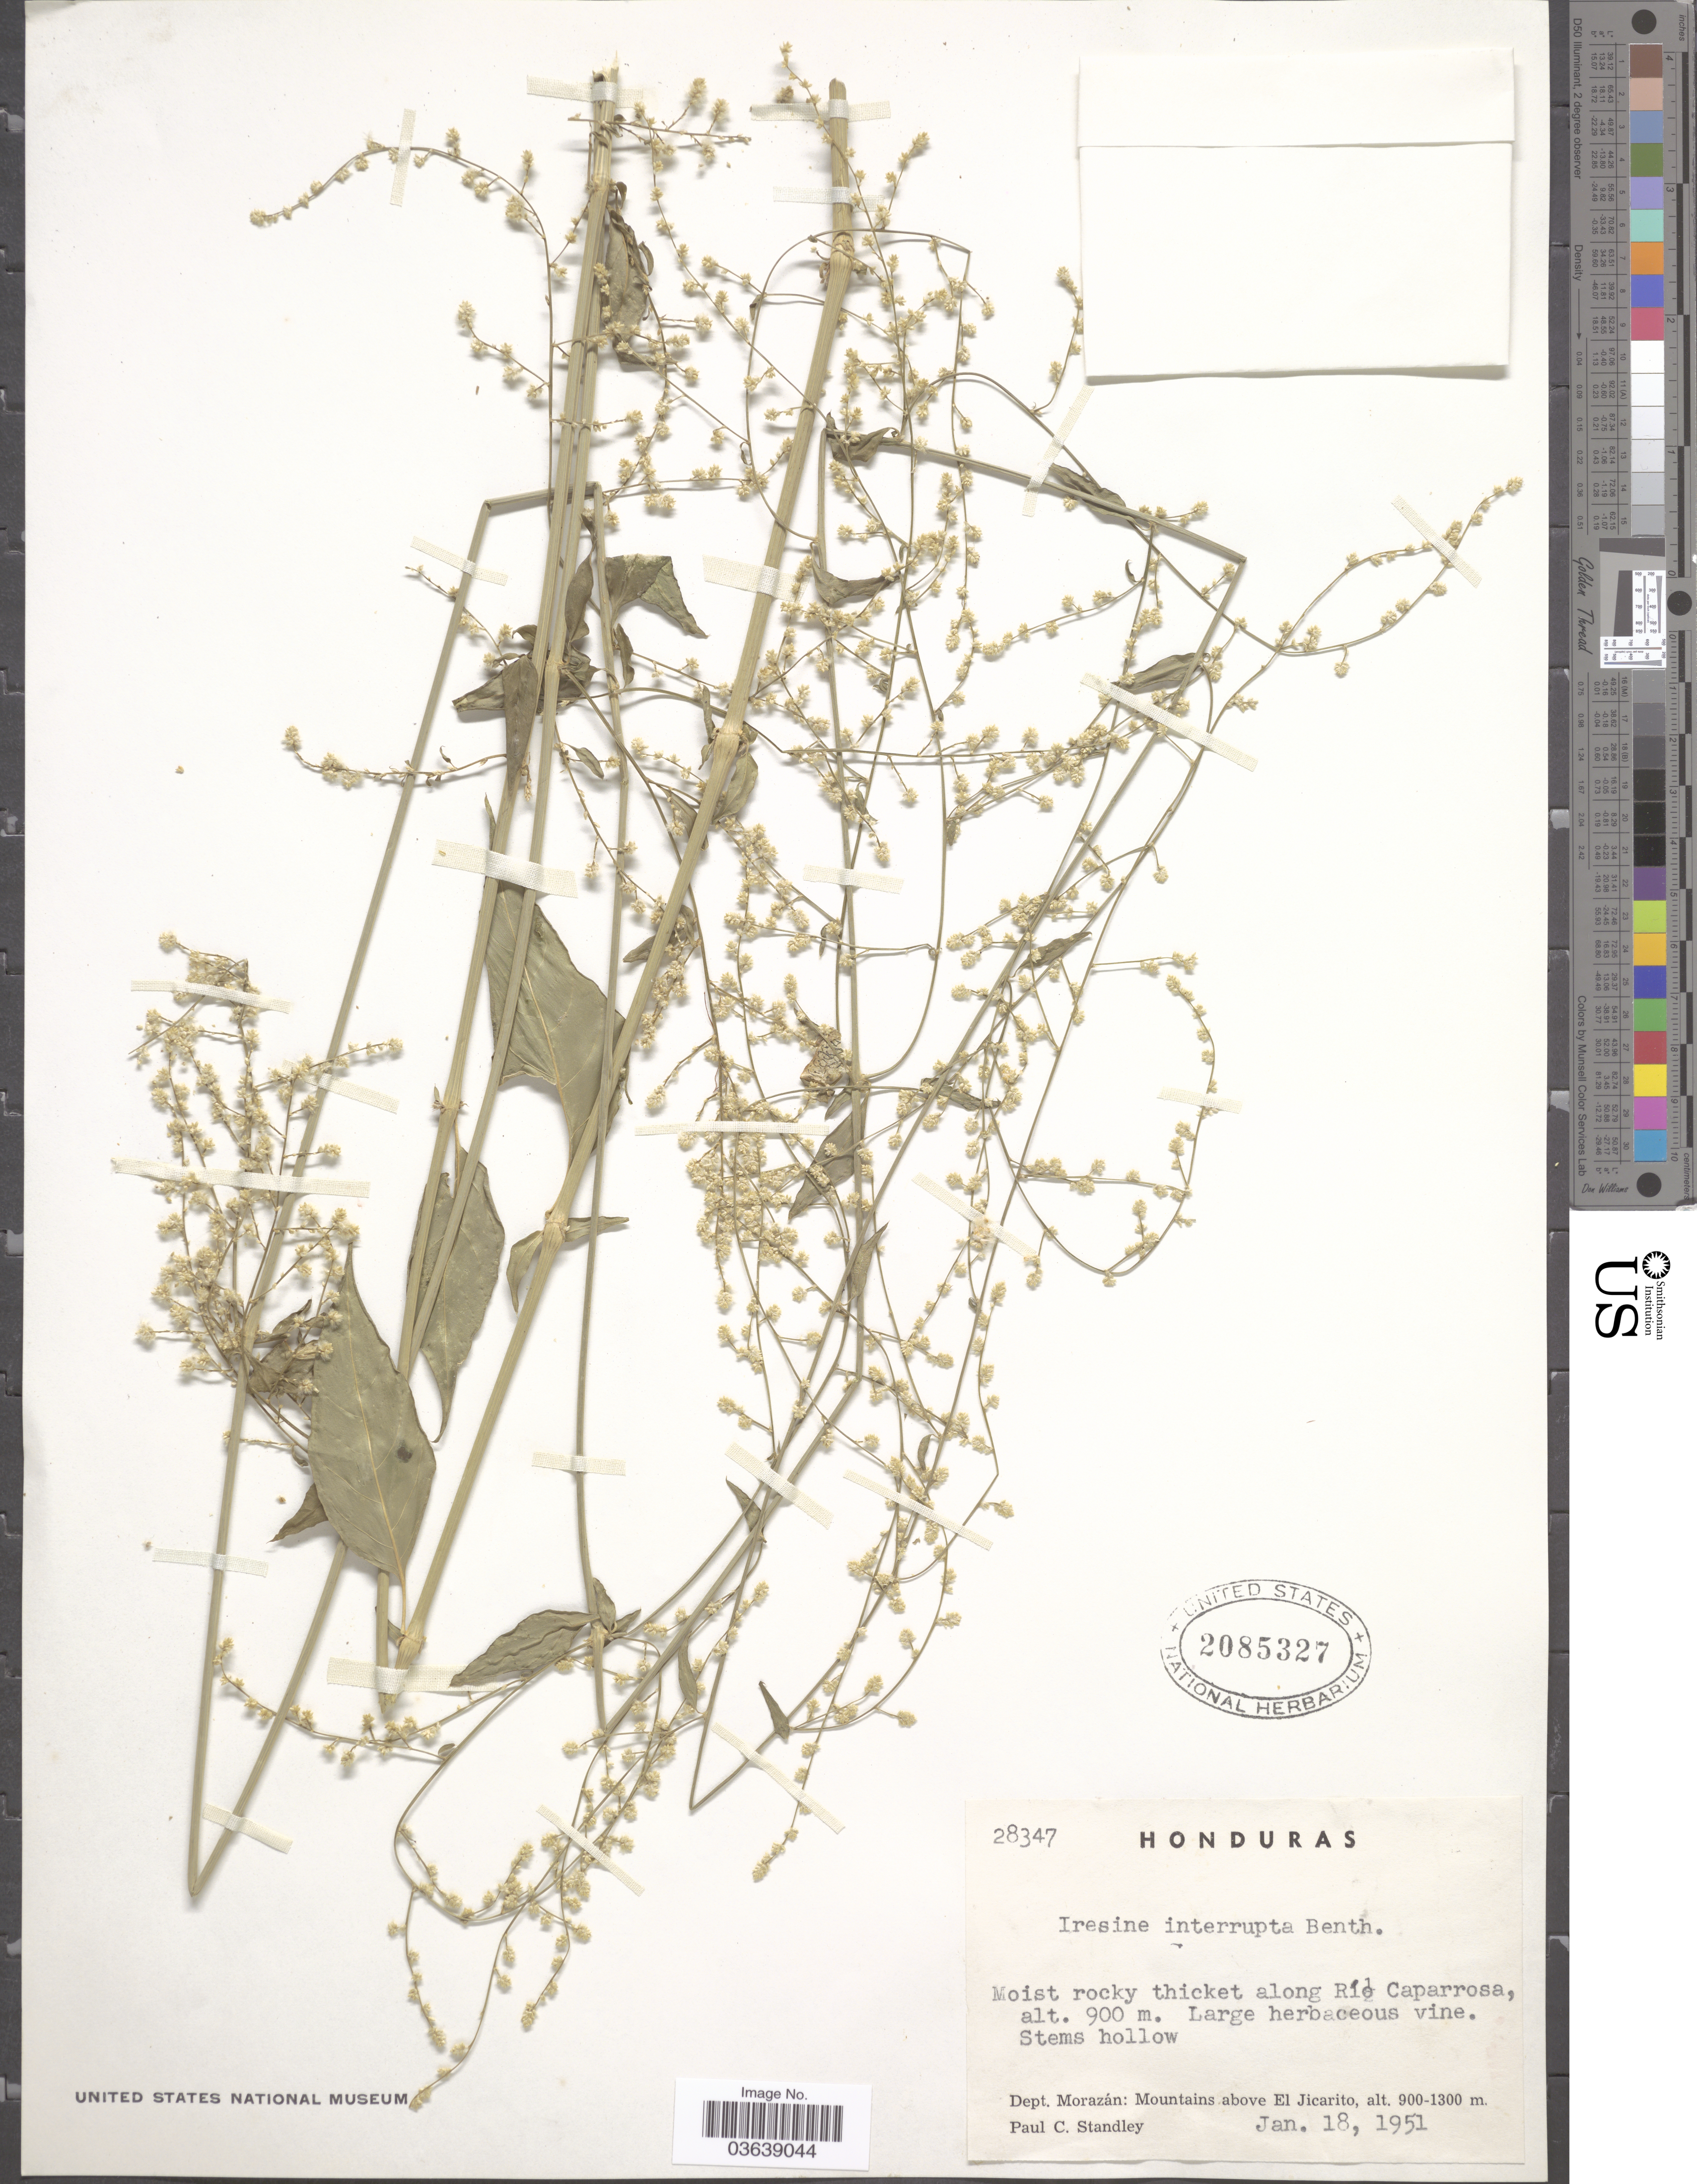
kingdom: Plantae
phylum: Tracheophyta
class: Magnoliopsida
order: Caryophyllales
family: Amaranthaceae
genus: Iresine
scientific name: Iresine interrupta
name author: Benth.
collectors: P. C. Standley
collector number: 28347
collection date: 1951-01-18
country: Honduras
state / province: Fco. Morazán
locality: Along Río Caparrosa. Dept. Morazán: Mountains above El Jicarito.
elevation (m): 900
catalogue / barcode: US 2085327